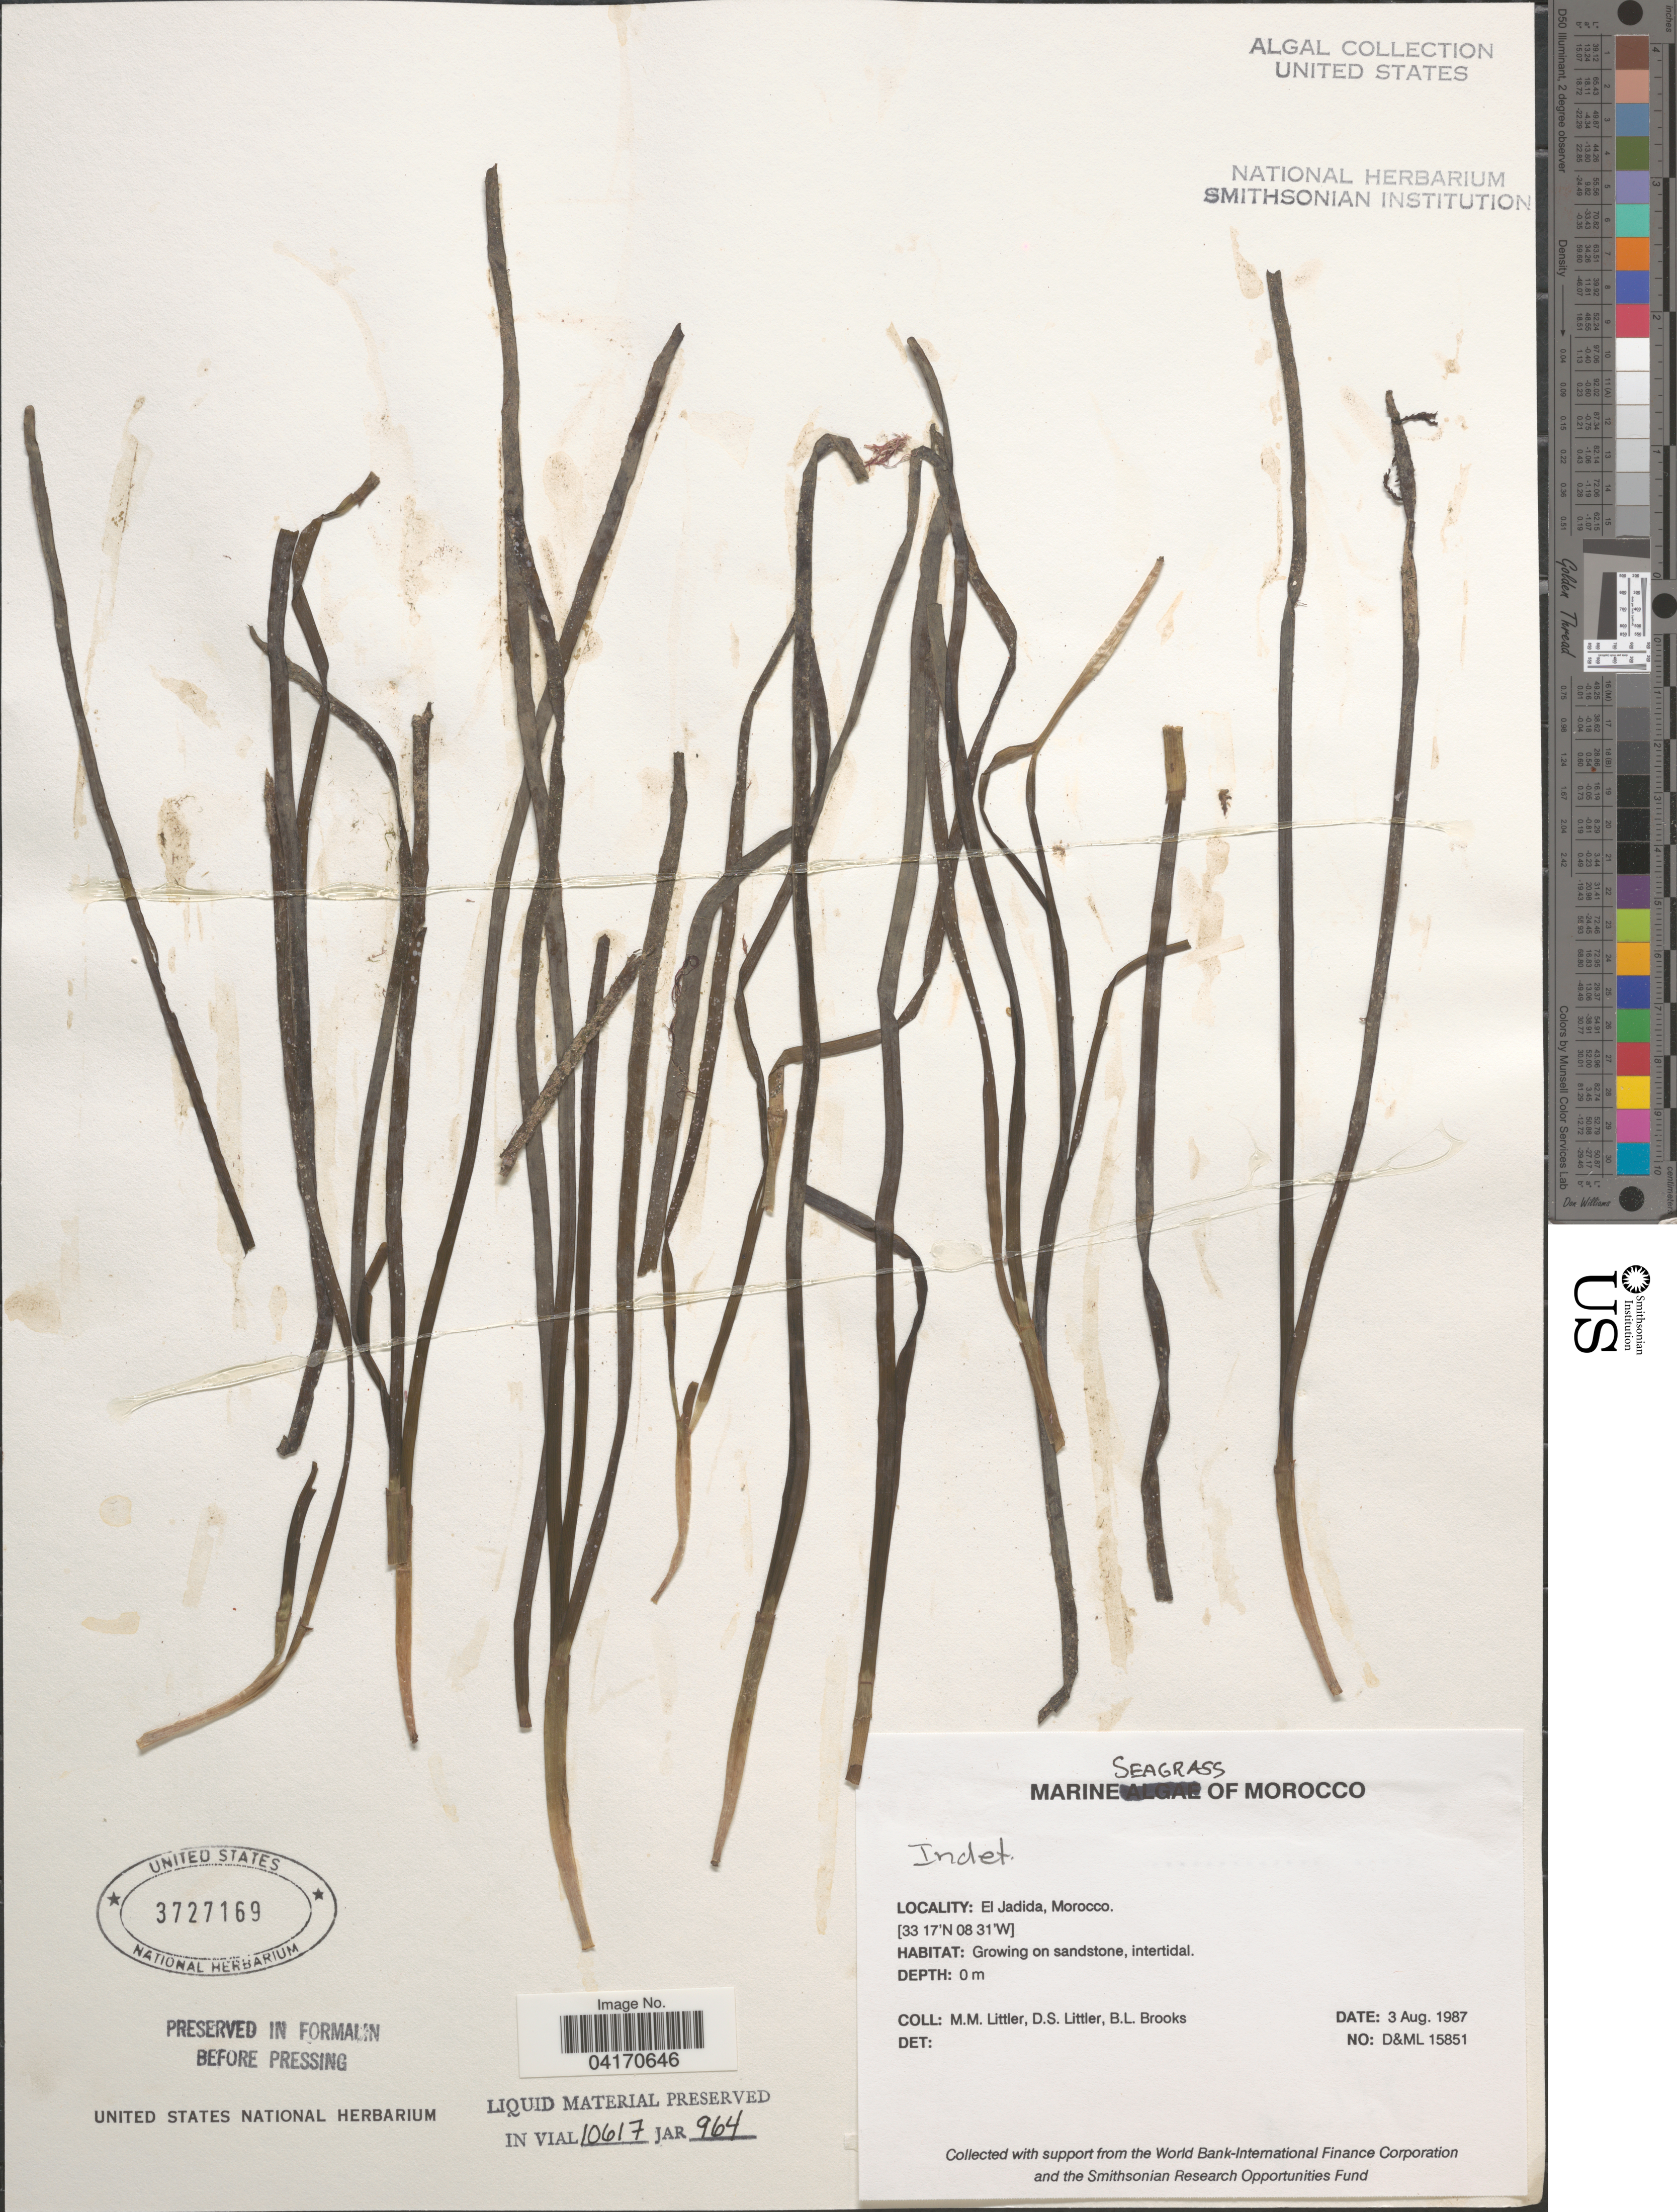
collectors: D. S. Littler & B. Brooks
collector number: D&ML 15851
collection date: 1987-08-03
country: Morocco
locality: El Jadida.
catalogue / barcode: US 3727169